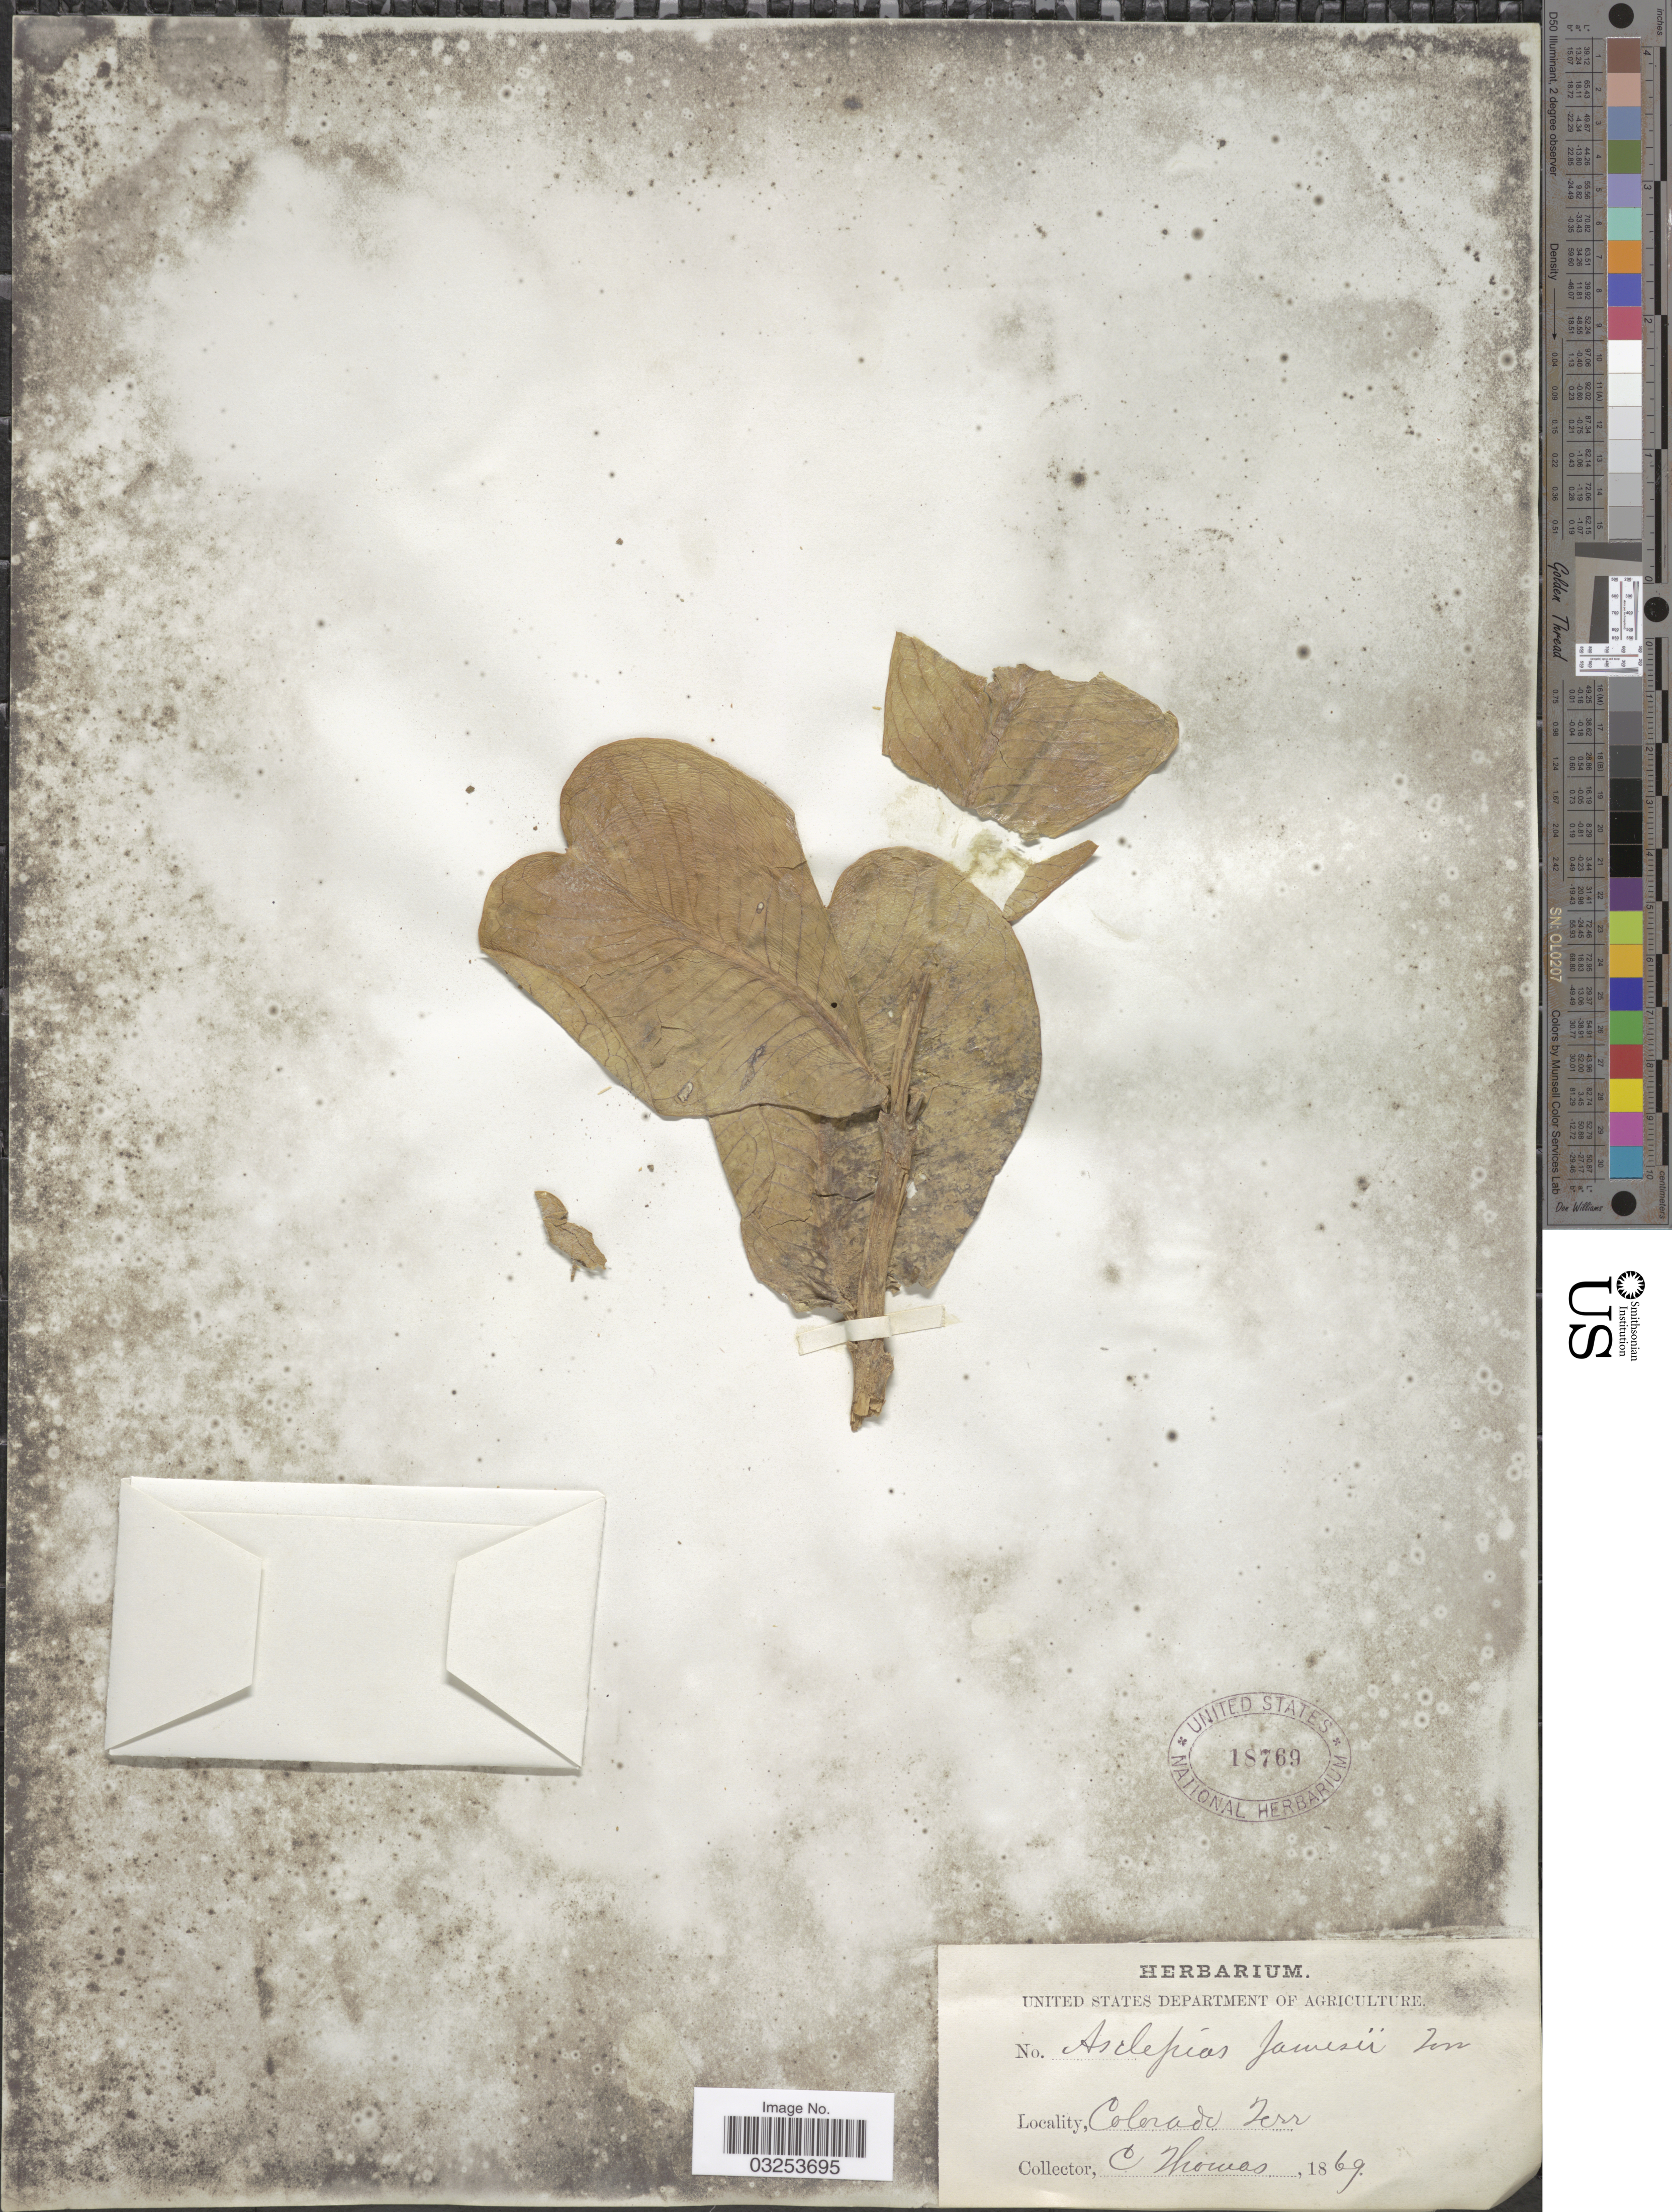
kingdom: Plantae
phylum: Tracheophyta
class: Magnoliopsida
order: Gentianales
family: Apocynaceae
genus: Asclepias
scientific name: Asclepias arenaria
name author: Torr.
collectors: C. Thomas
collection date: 1869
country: United States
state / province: Colorado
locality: Colorado Terr.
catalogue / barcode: US 18769